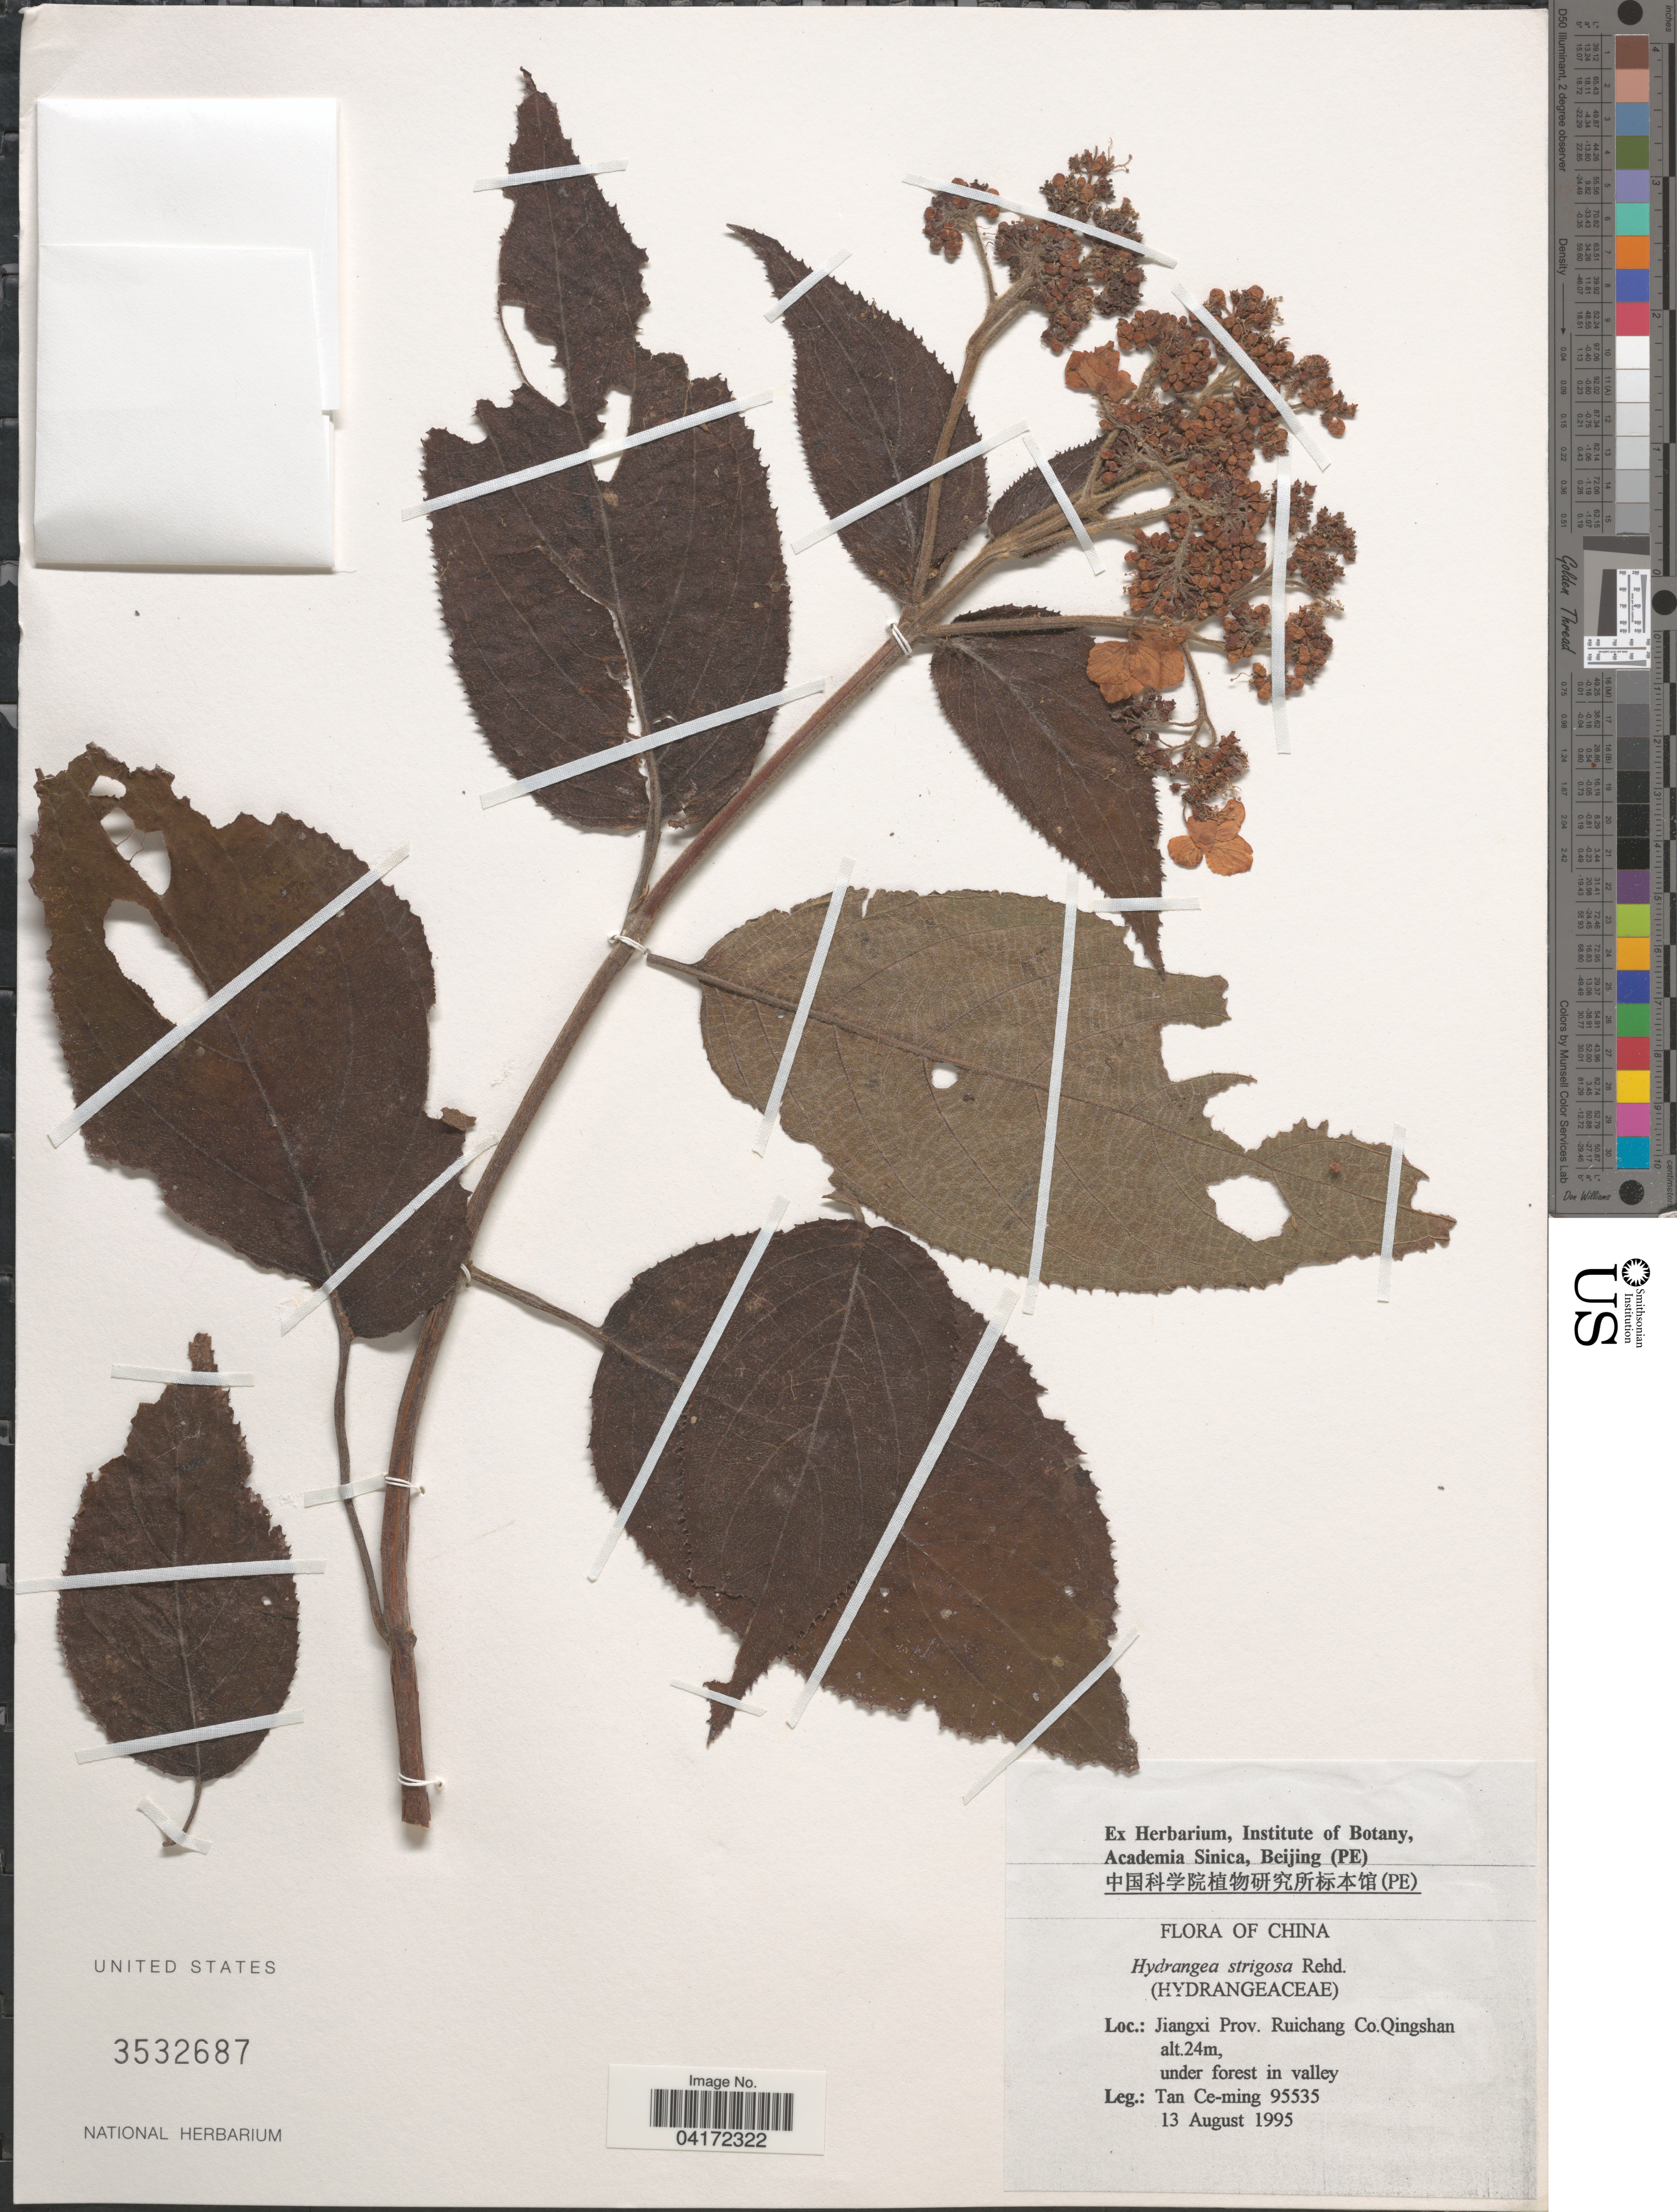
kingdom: Plantae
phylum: Tracheophyta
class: Magnoliopsida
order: Cornales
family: Hydrangeaceae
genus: Hydrangea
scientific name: Hydrangea strigosa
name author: Rehder in Sarg.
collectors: T. Ce-ming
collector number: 95535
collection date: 1995-08-13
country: China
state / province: Jiangxi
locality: Jiangxi Prov. Ruichang Co. Qingshan.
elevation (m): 24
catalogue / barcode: US 3532687